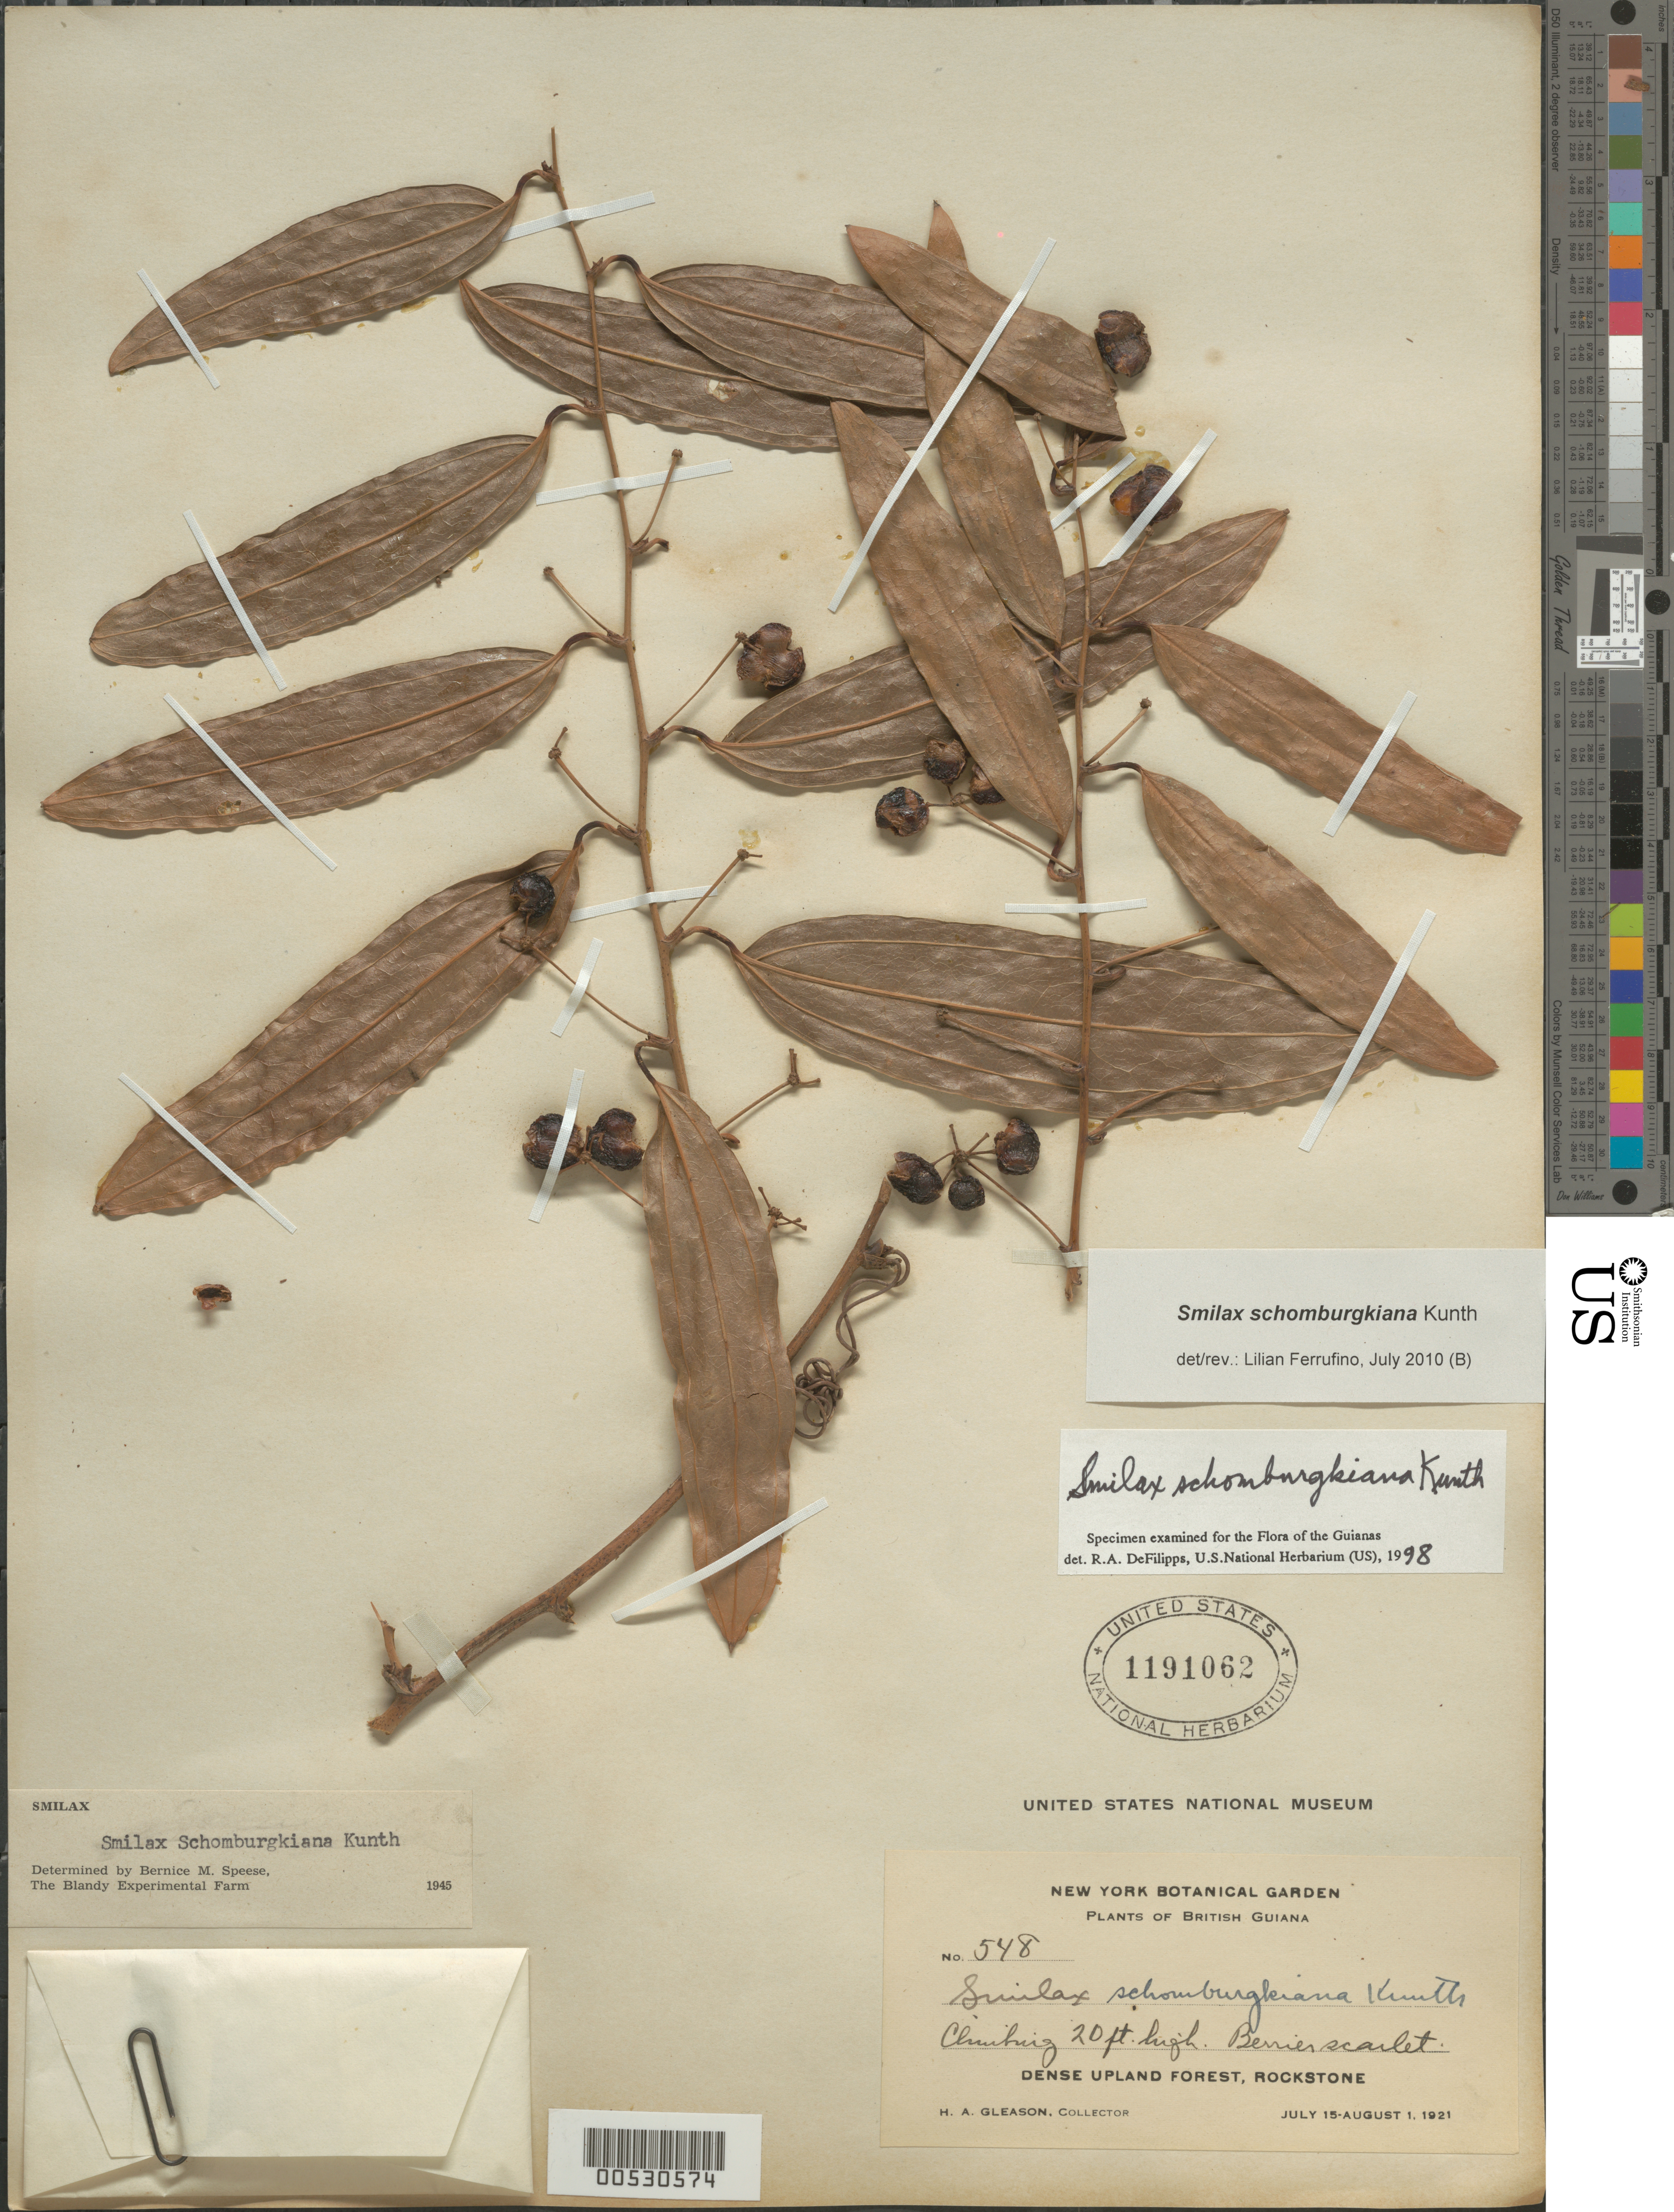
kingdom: Plantae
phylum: Tracheophyta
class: Liliopsida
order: Liliales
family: Smilacaceae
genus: Smilax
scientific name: Smilax schomburgkiana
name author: Kunth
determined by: DeFilipps, R. A.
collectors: H. A. Gleason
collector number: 548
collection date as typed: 15-Jul-21 to 1-Aug-21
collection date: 1921-07-15/1921-08-01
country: Guyana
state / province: U. Demerara-Berbice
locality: Rockstone, opposite Gluck I., Essequibo R.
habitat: Dense upland forest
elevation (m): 100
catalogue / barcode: US 1191062